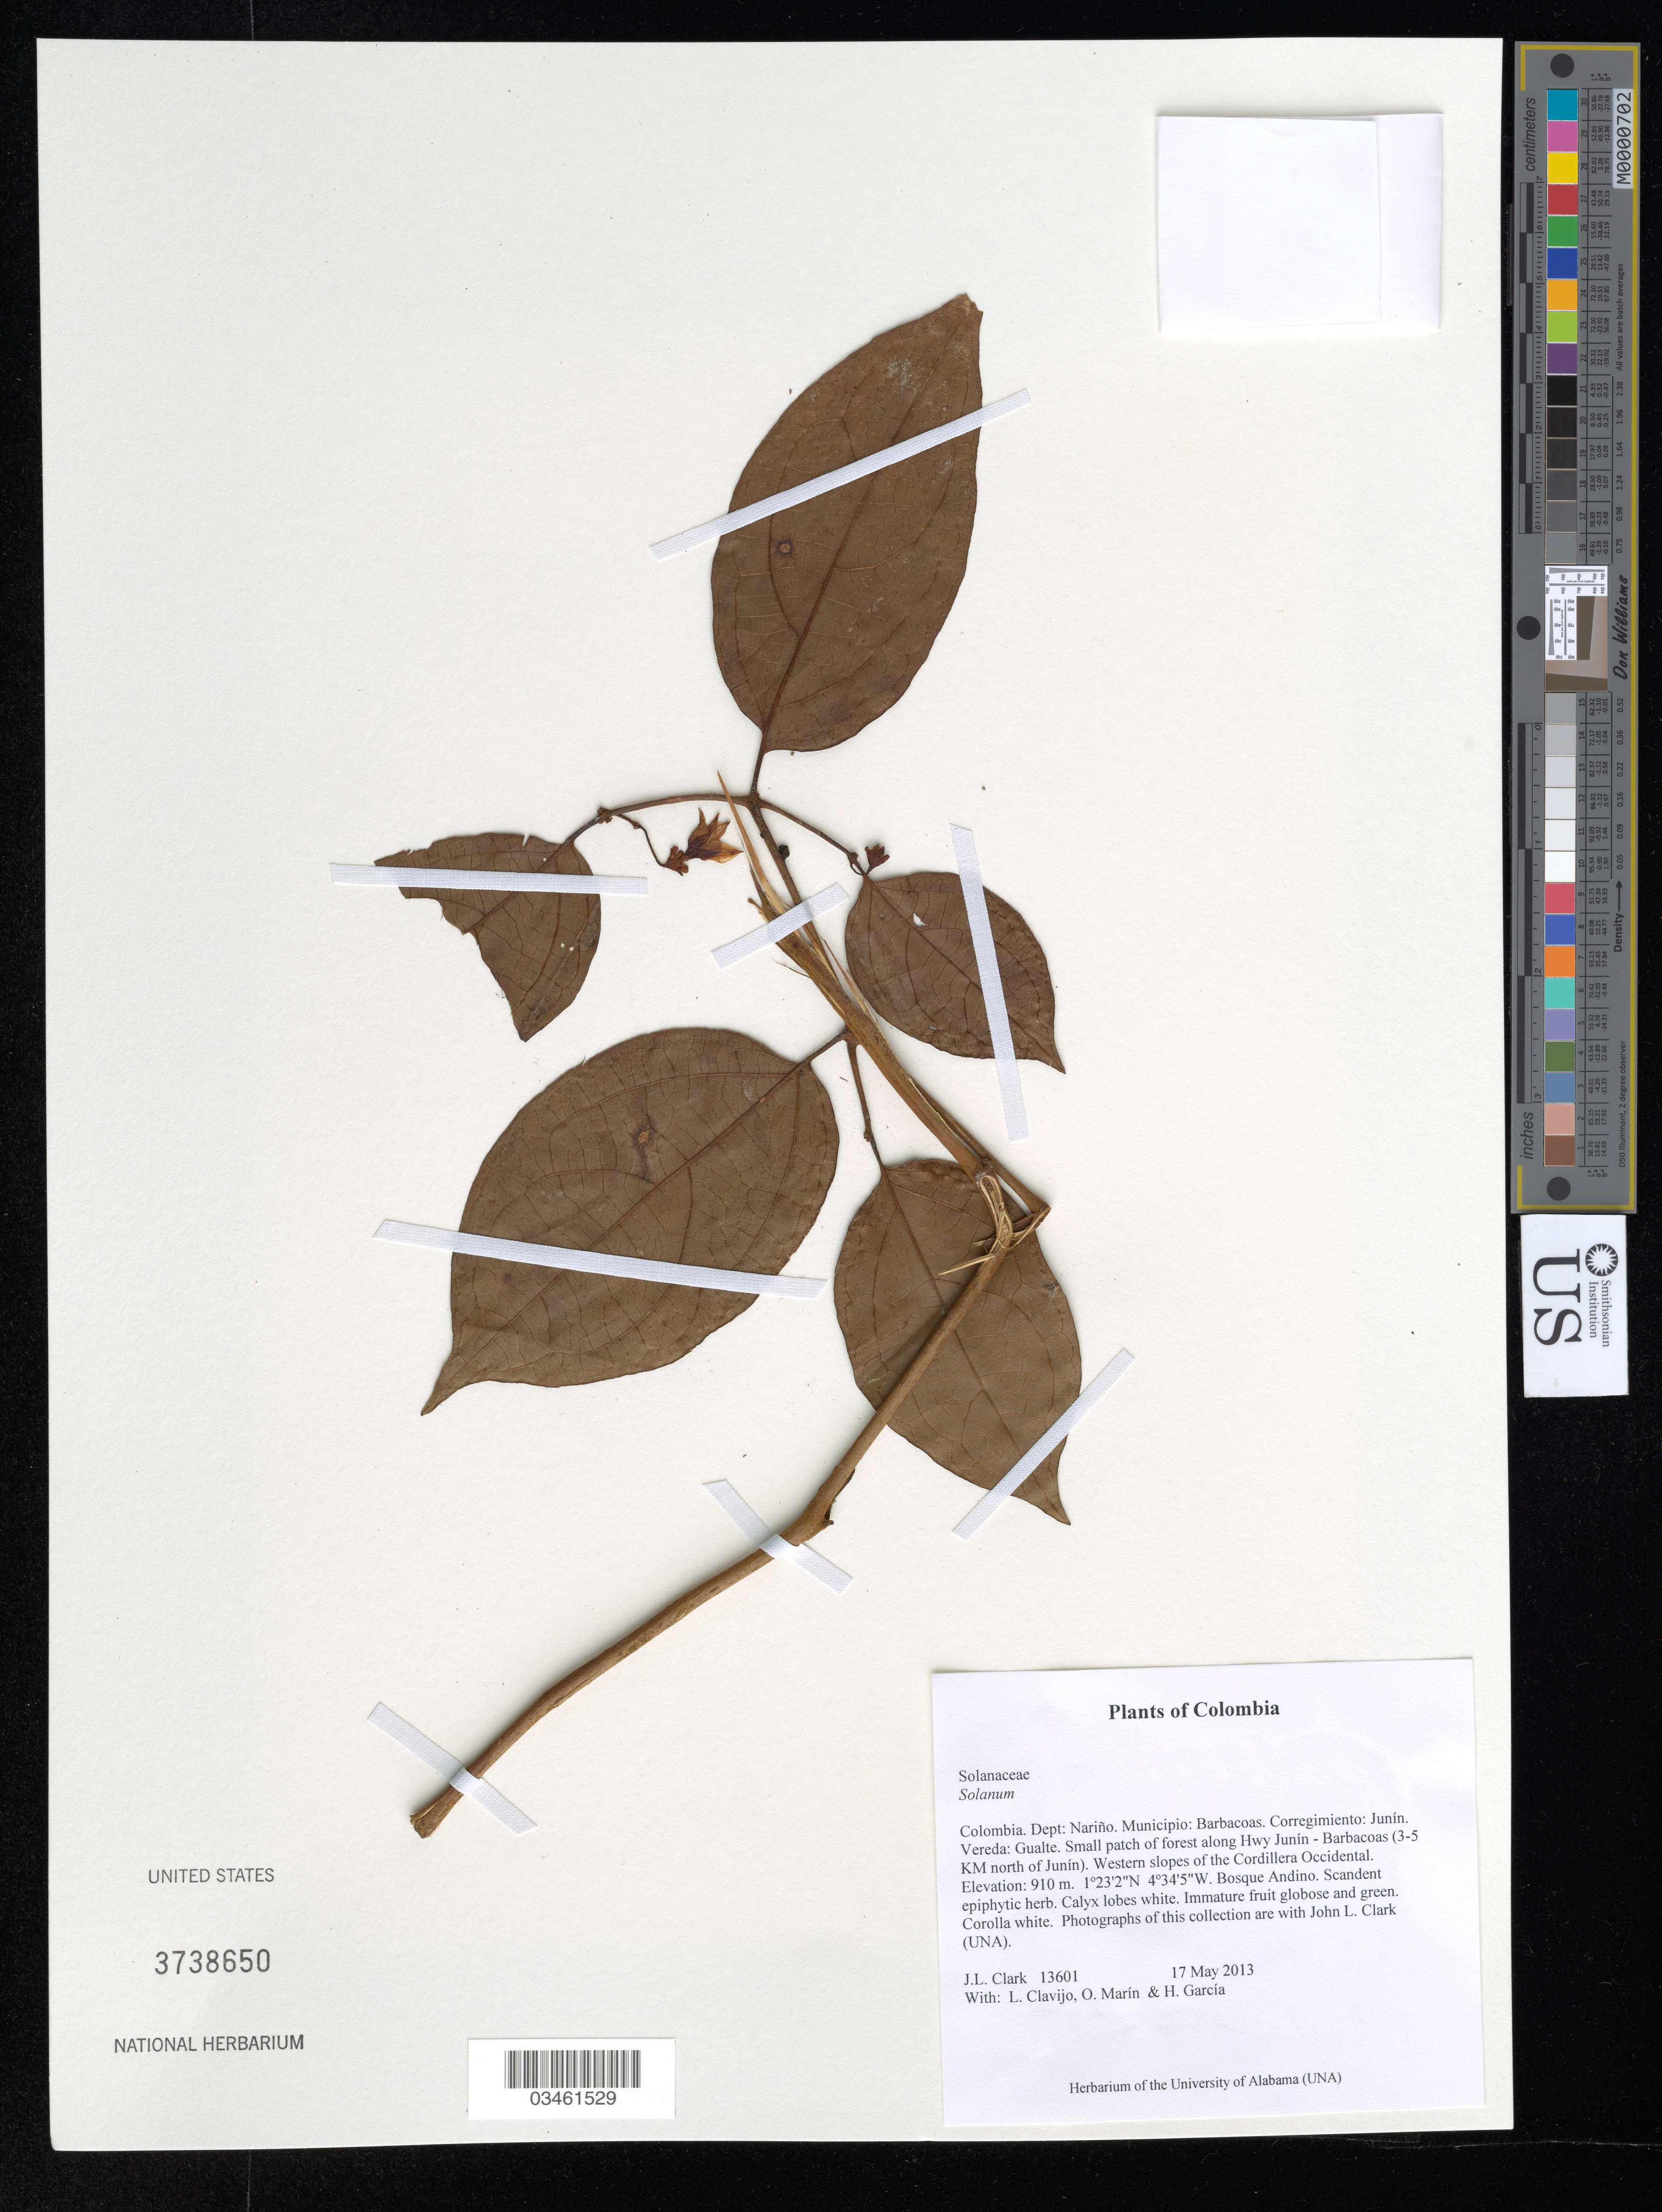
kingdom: Plantae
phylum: Tracheophyta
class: Magnoliopsida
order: Solanales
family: Solanaceae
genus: Solanum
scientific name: Solanum (Leptostemonum) sp.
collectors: J. L. Clark, L. Clavijo, O. Marín & H. Garcia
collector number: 13601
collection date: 2013-05-17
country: Colombia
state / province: Nariño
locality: Dept: Nariño. Municipio: Barbacoas. Corregimiento: Junín. Vereda: Gualte. Small patch of forest along Hwy Junín - Barbacoas (3-5 KM north of Junín). Western slopes of the Cordillera Occidental.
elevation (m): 910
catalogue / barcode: US 3738650